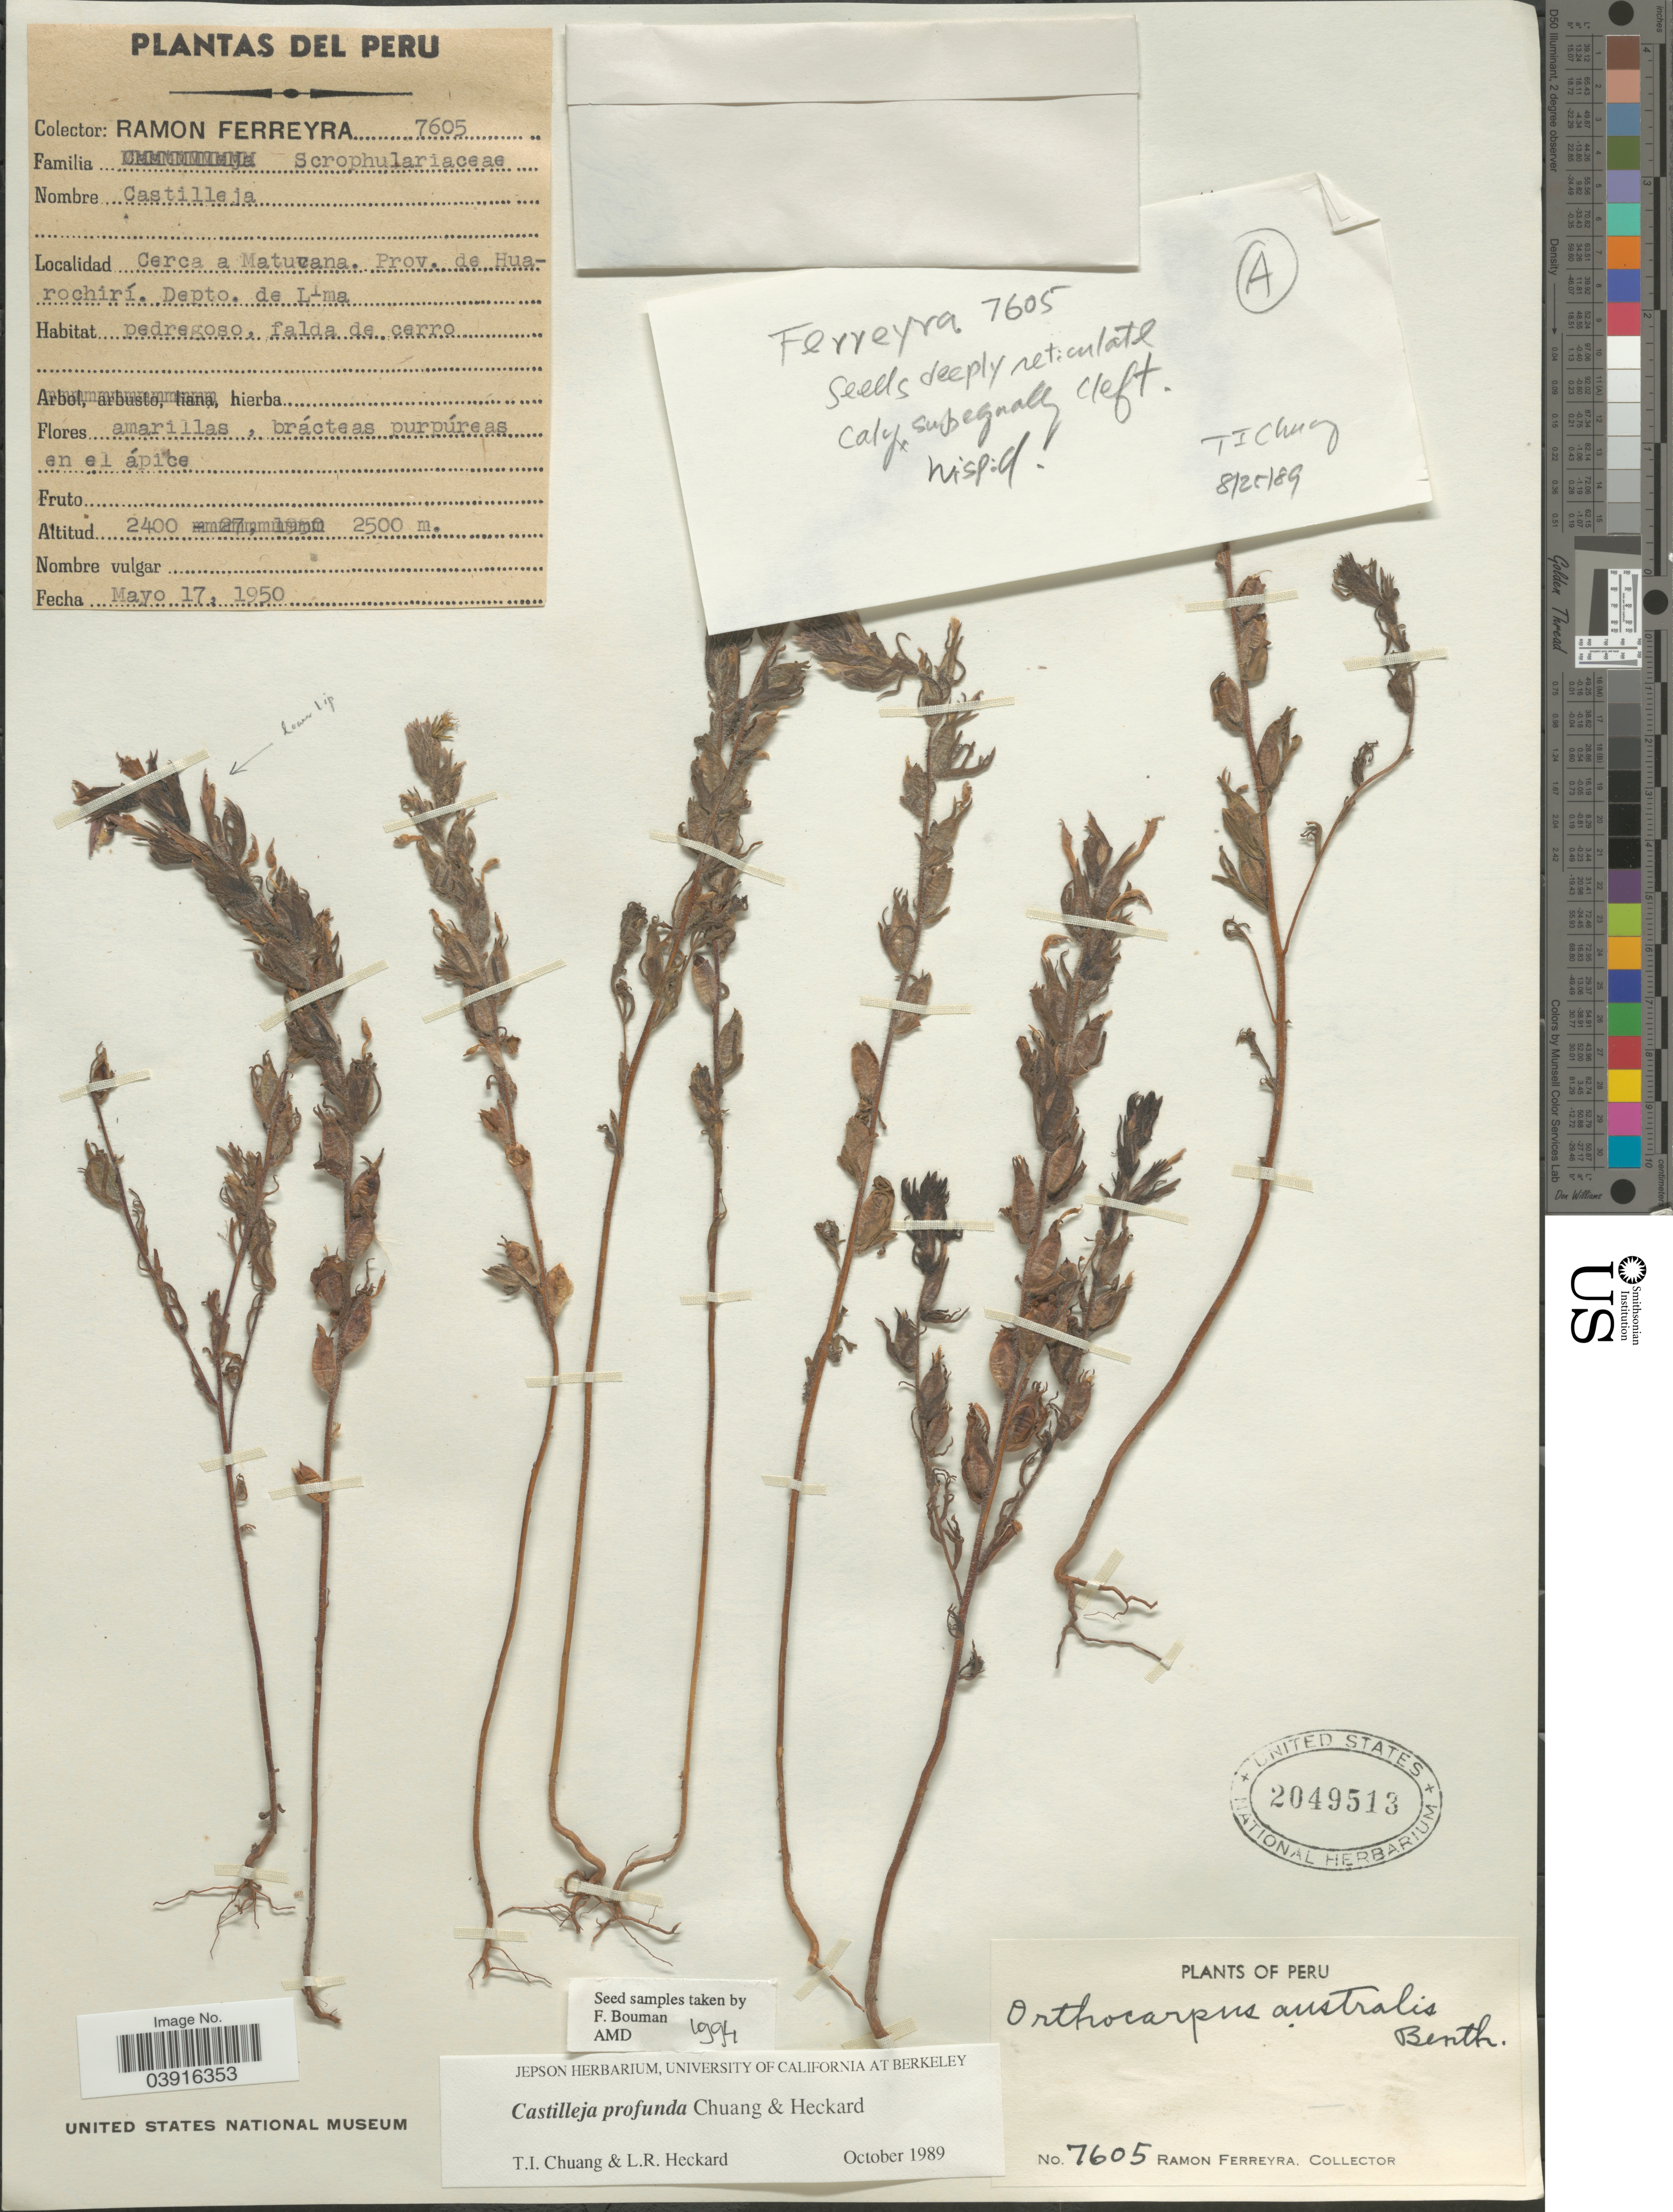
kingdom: Plantae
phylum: Tracheophyta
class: Magnoliopsida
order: Lamiales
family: Orobanchaceae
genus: Castilleja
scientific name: Castilleja profunda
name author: T.I. Chuang & Heckard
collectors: R. A. Ferreyra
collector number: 7605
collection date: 1950-05-17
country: Peru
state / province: Lima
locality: Cerca a Matucana. Prov. de Huarochirí. Depto. de Lima.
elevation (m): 2400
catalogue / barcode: US 2049513